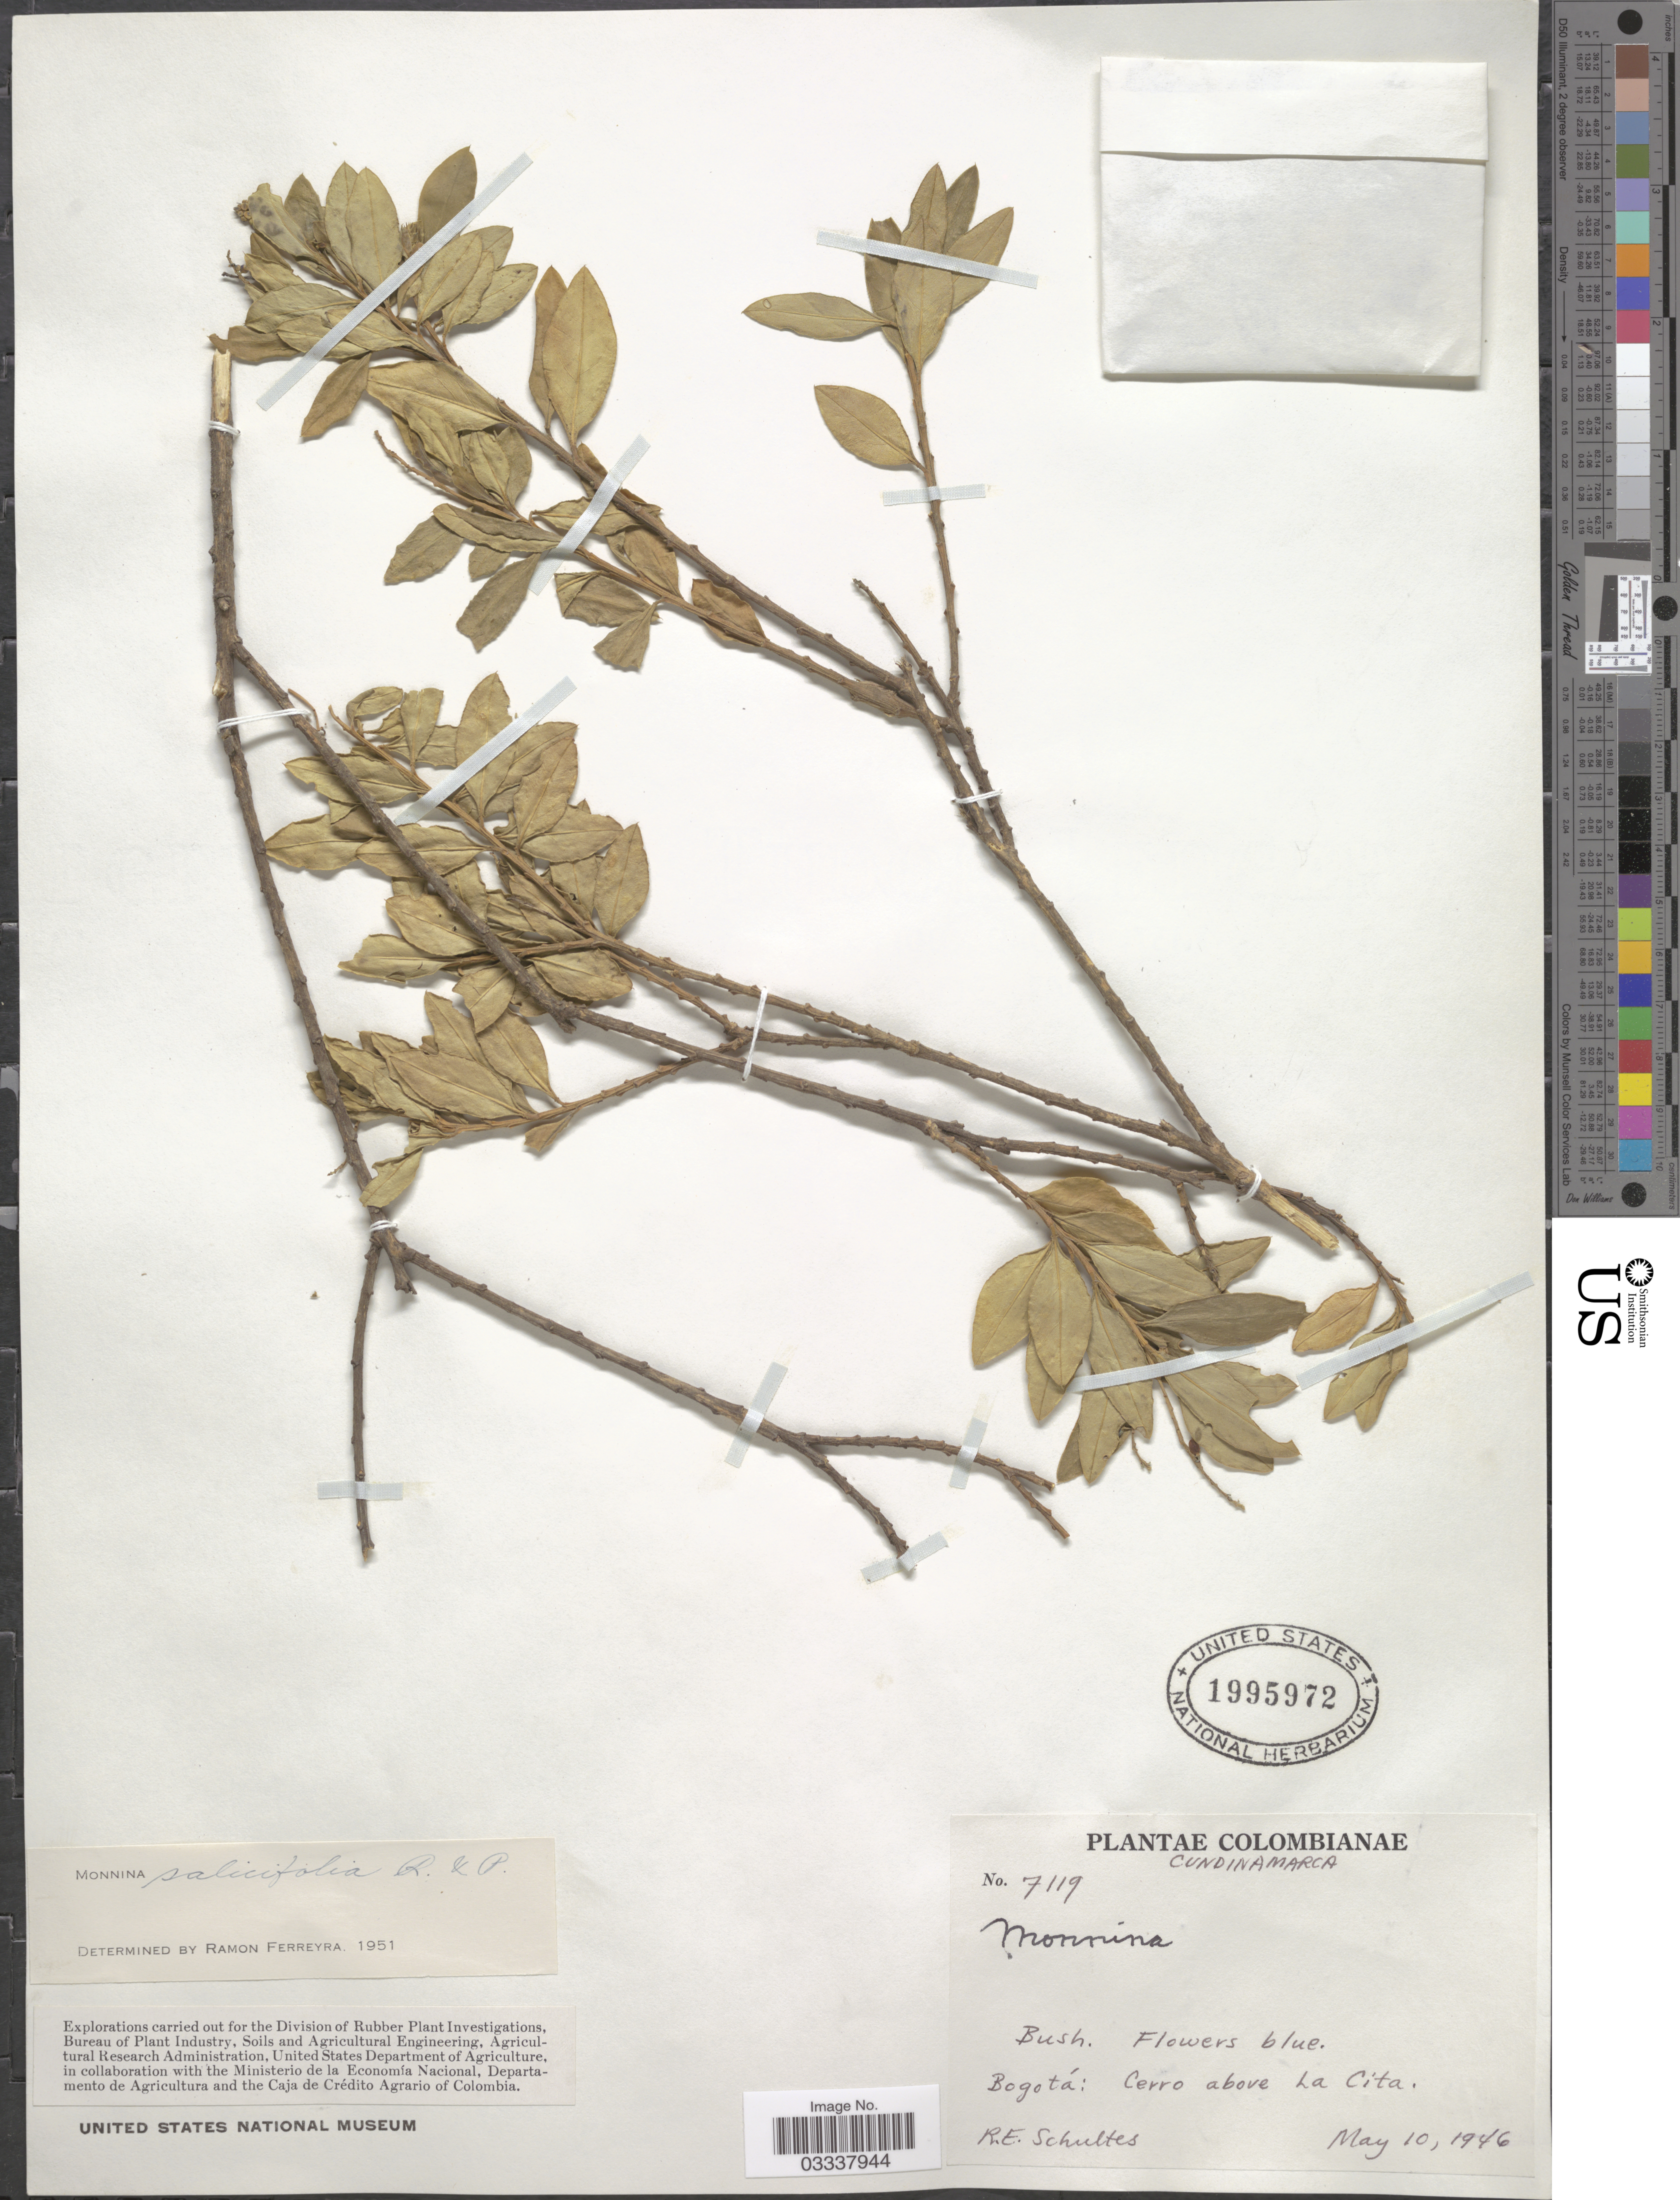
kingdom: Plantae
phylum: Tracheophyta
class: Magnoliopsida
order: Fabales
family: Polygalaceae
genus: Monnina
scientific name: Monnina salicifolia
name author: Ruiz & Pav.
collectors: R. E. Schultes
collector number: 7119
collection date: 1946-05-10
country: Colombia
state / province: Cundinamarca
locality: Bogotá: Cerro above La Cita.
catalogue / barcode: US 1995972